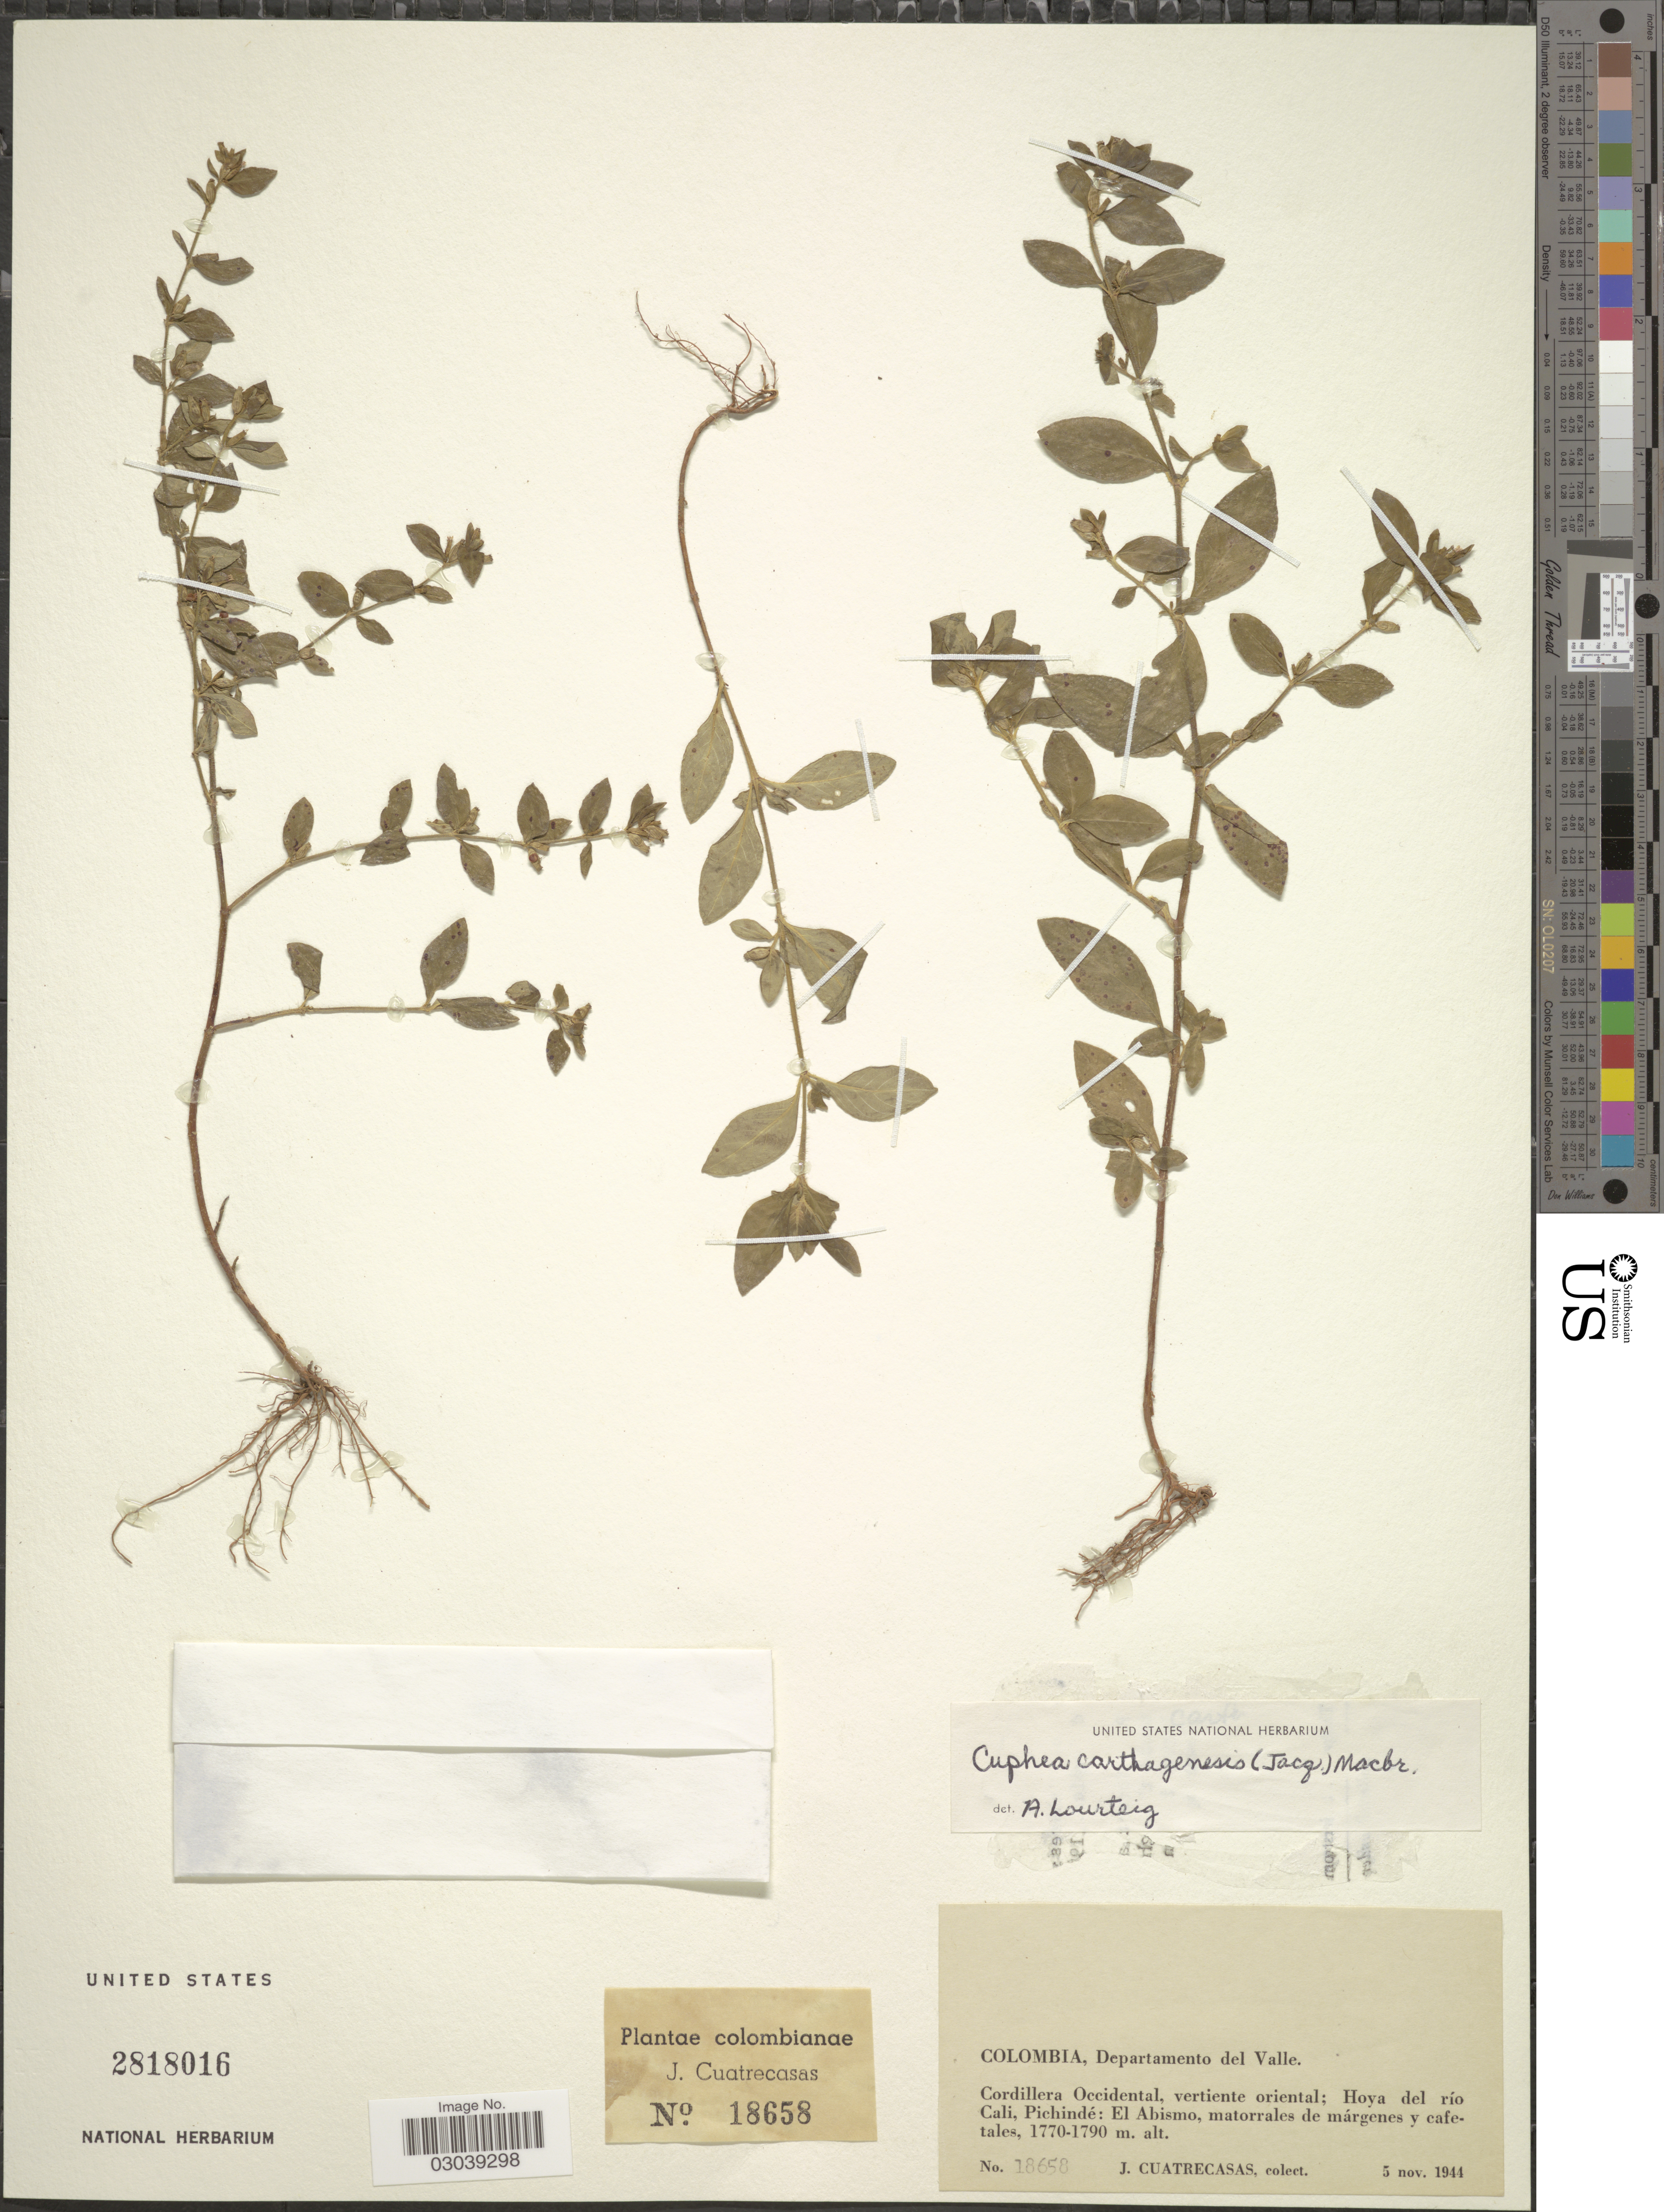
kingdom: Plantae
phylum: Tracheophyta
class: Magnoliopsida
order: Myrtales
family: Lythraceae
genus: Cuphea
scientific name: Cuphea carthagenensis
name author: (Jacq.) J.F. Macbr.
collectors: J. Cuatrecasas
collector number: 18658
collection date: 1944-11-05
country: Colombia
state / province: Valle del Cauca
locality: Departamento del Valle. Cordillera Occidental, vertiente oriental; Hoya del río Cali, Pichindé. El Abismo.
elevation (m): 1770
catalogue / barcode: US 2818016